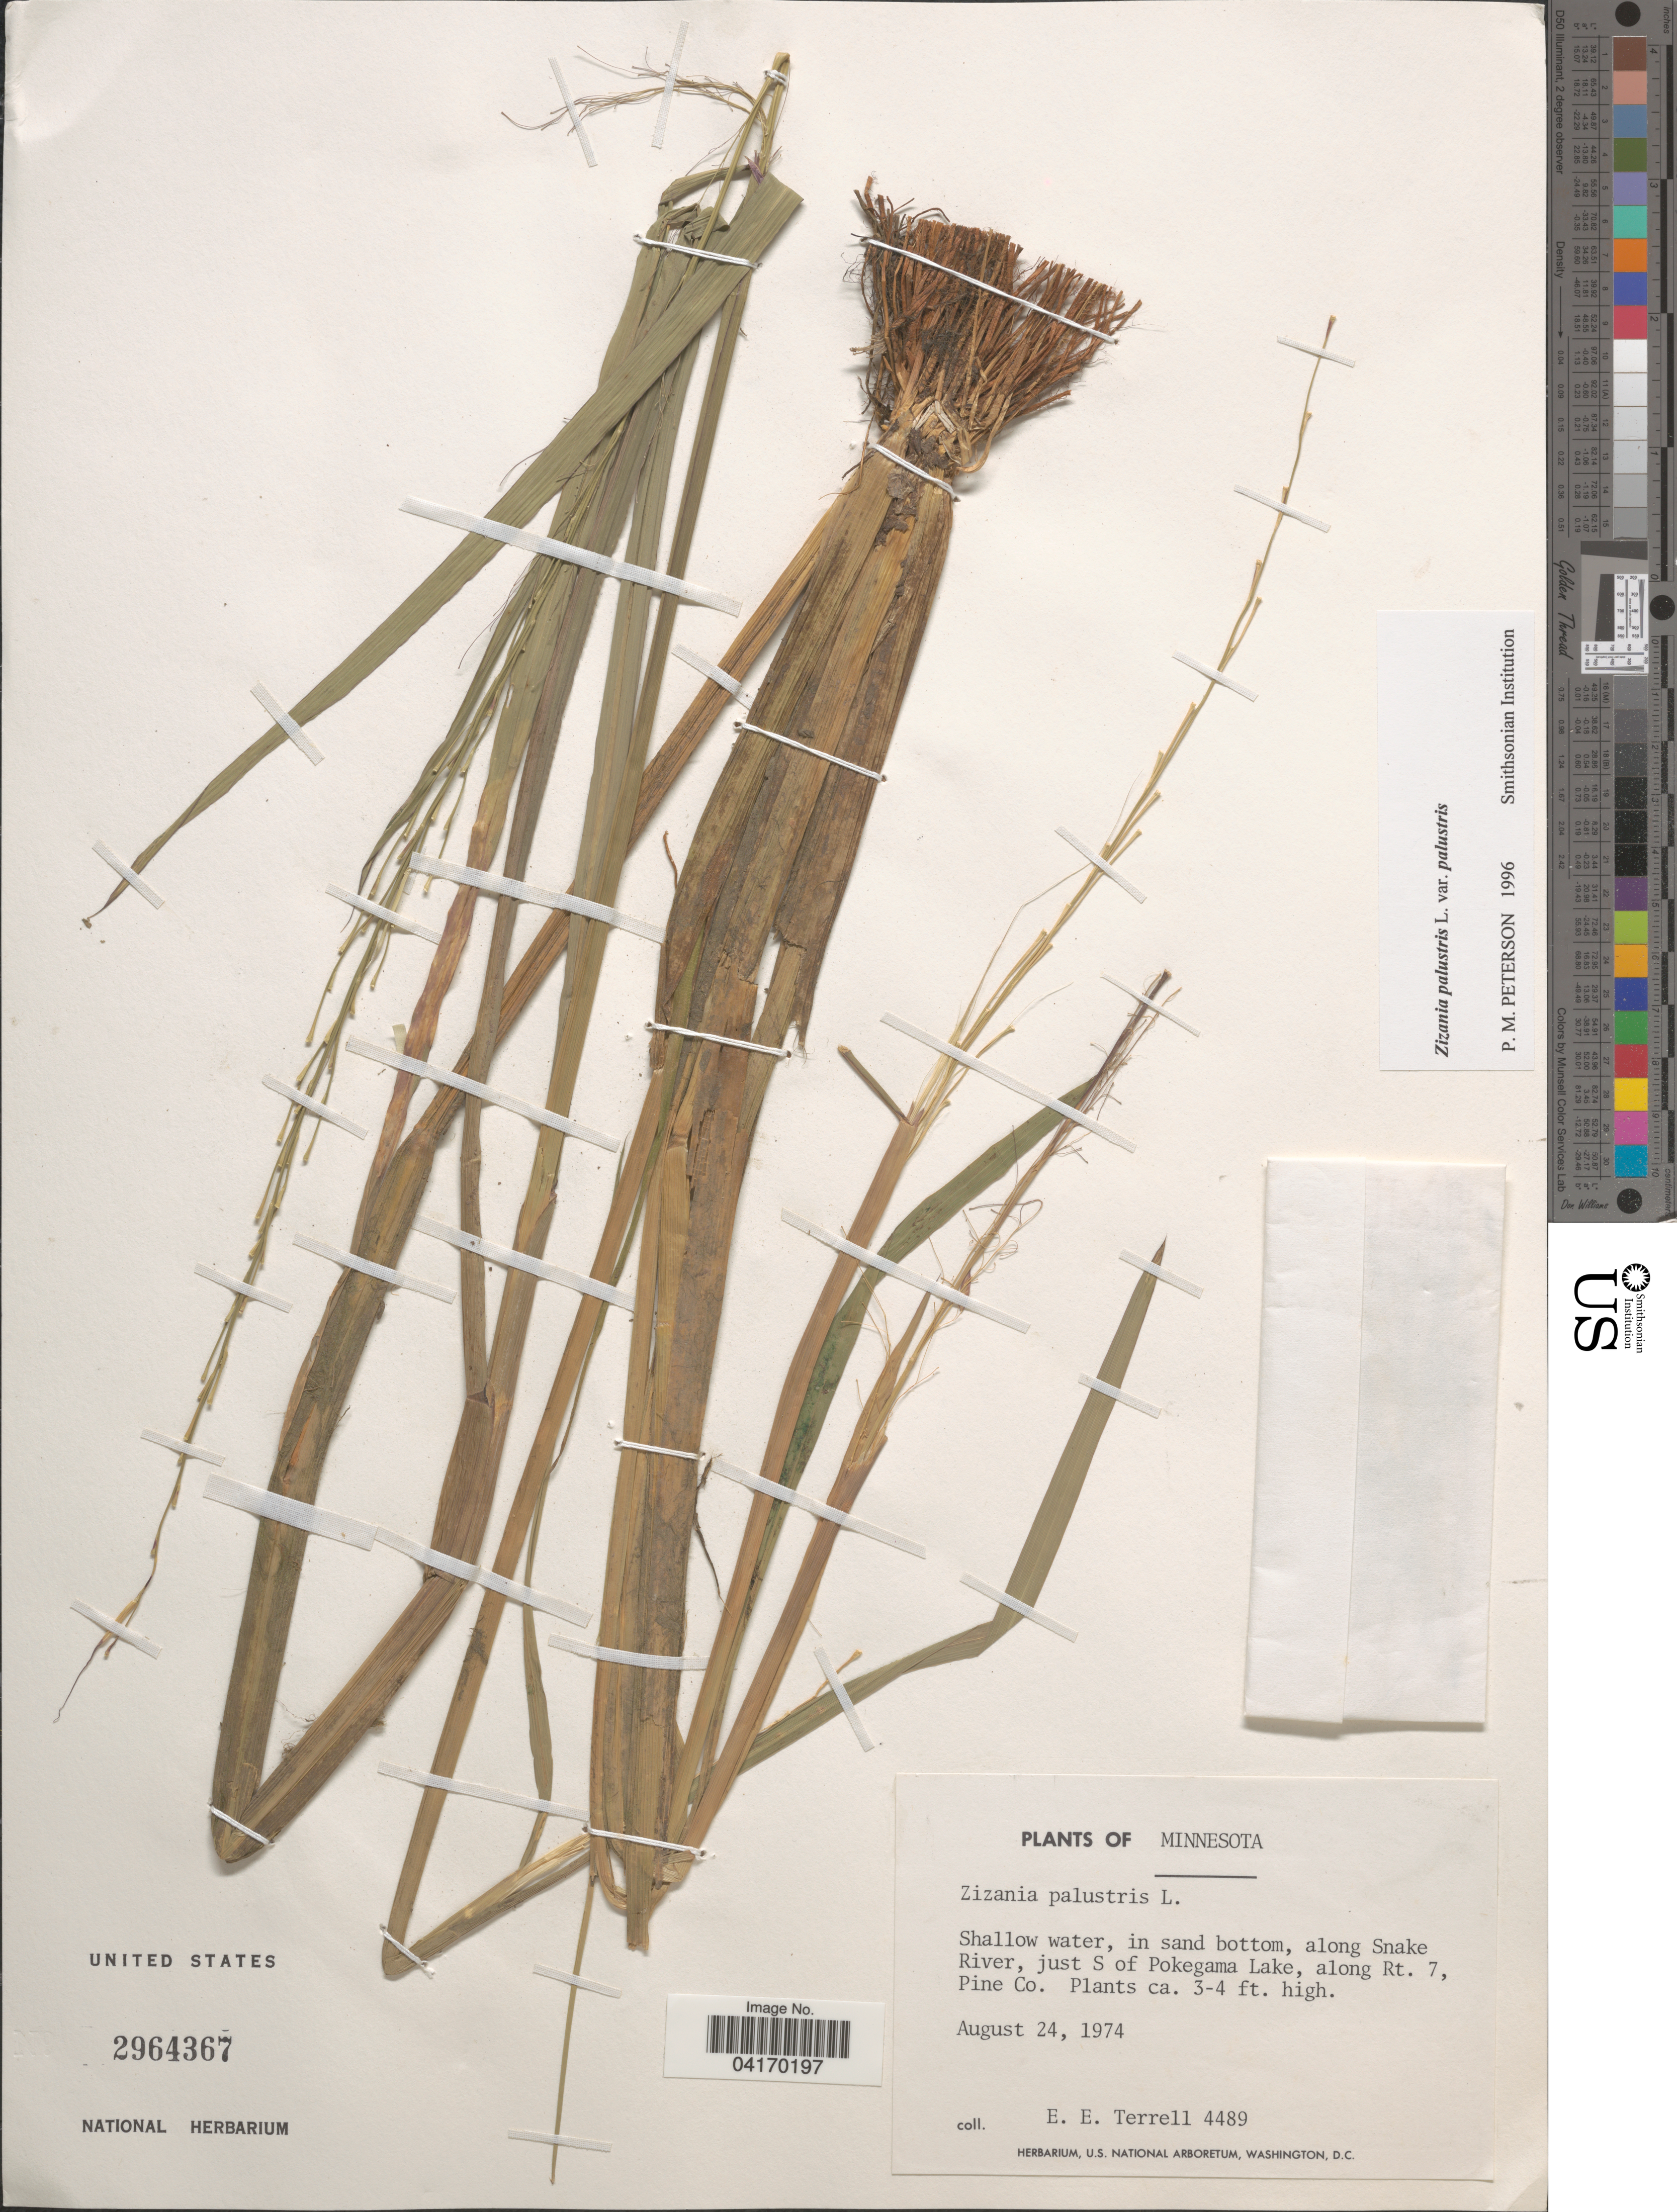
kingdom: Plantae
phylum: Tracheophyta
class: Liliopsida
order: Poales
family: Poaceae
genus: Zizania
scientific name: Zizania palustris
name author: L.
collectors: E. E. Terrell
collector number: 4489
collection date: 1974-08-24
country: United States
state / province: Minnesota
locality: Along Snake River, just S of Pokegama Lake, along Rt. 7, Pine Co.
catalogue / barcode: US 2964367